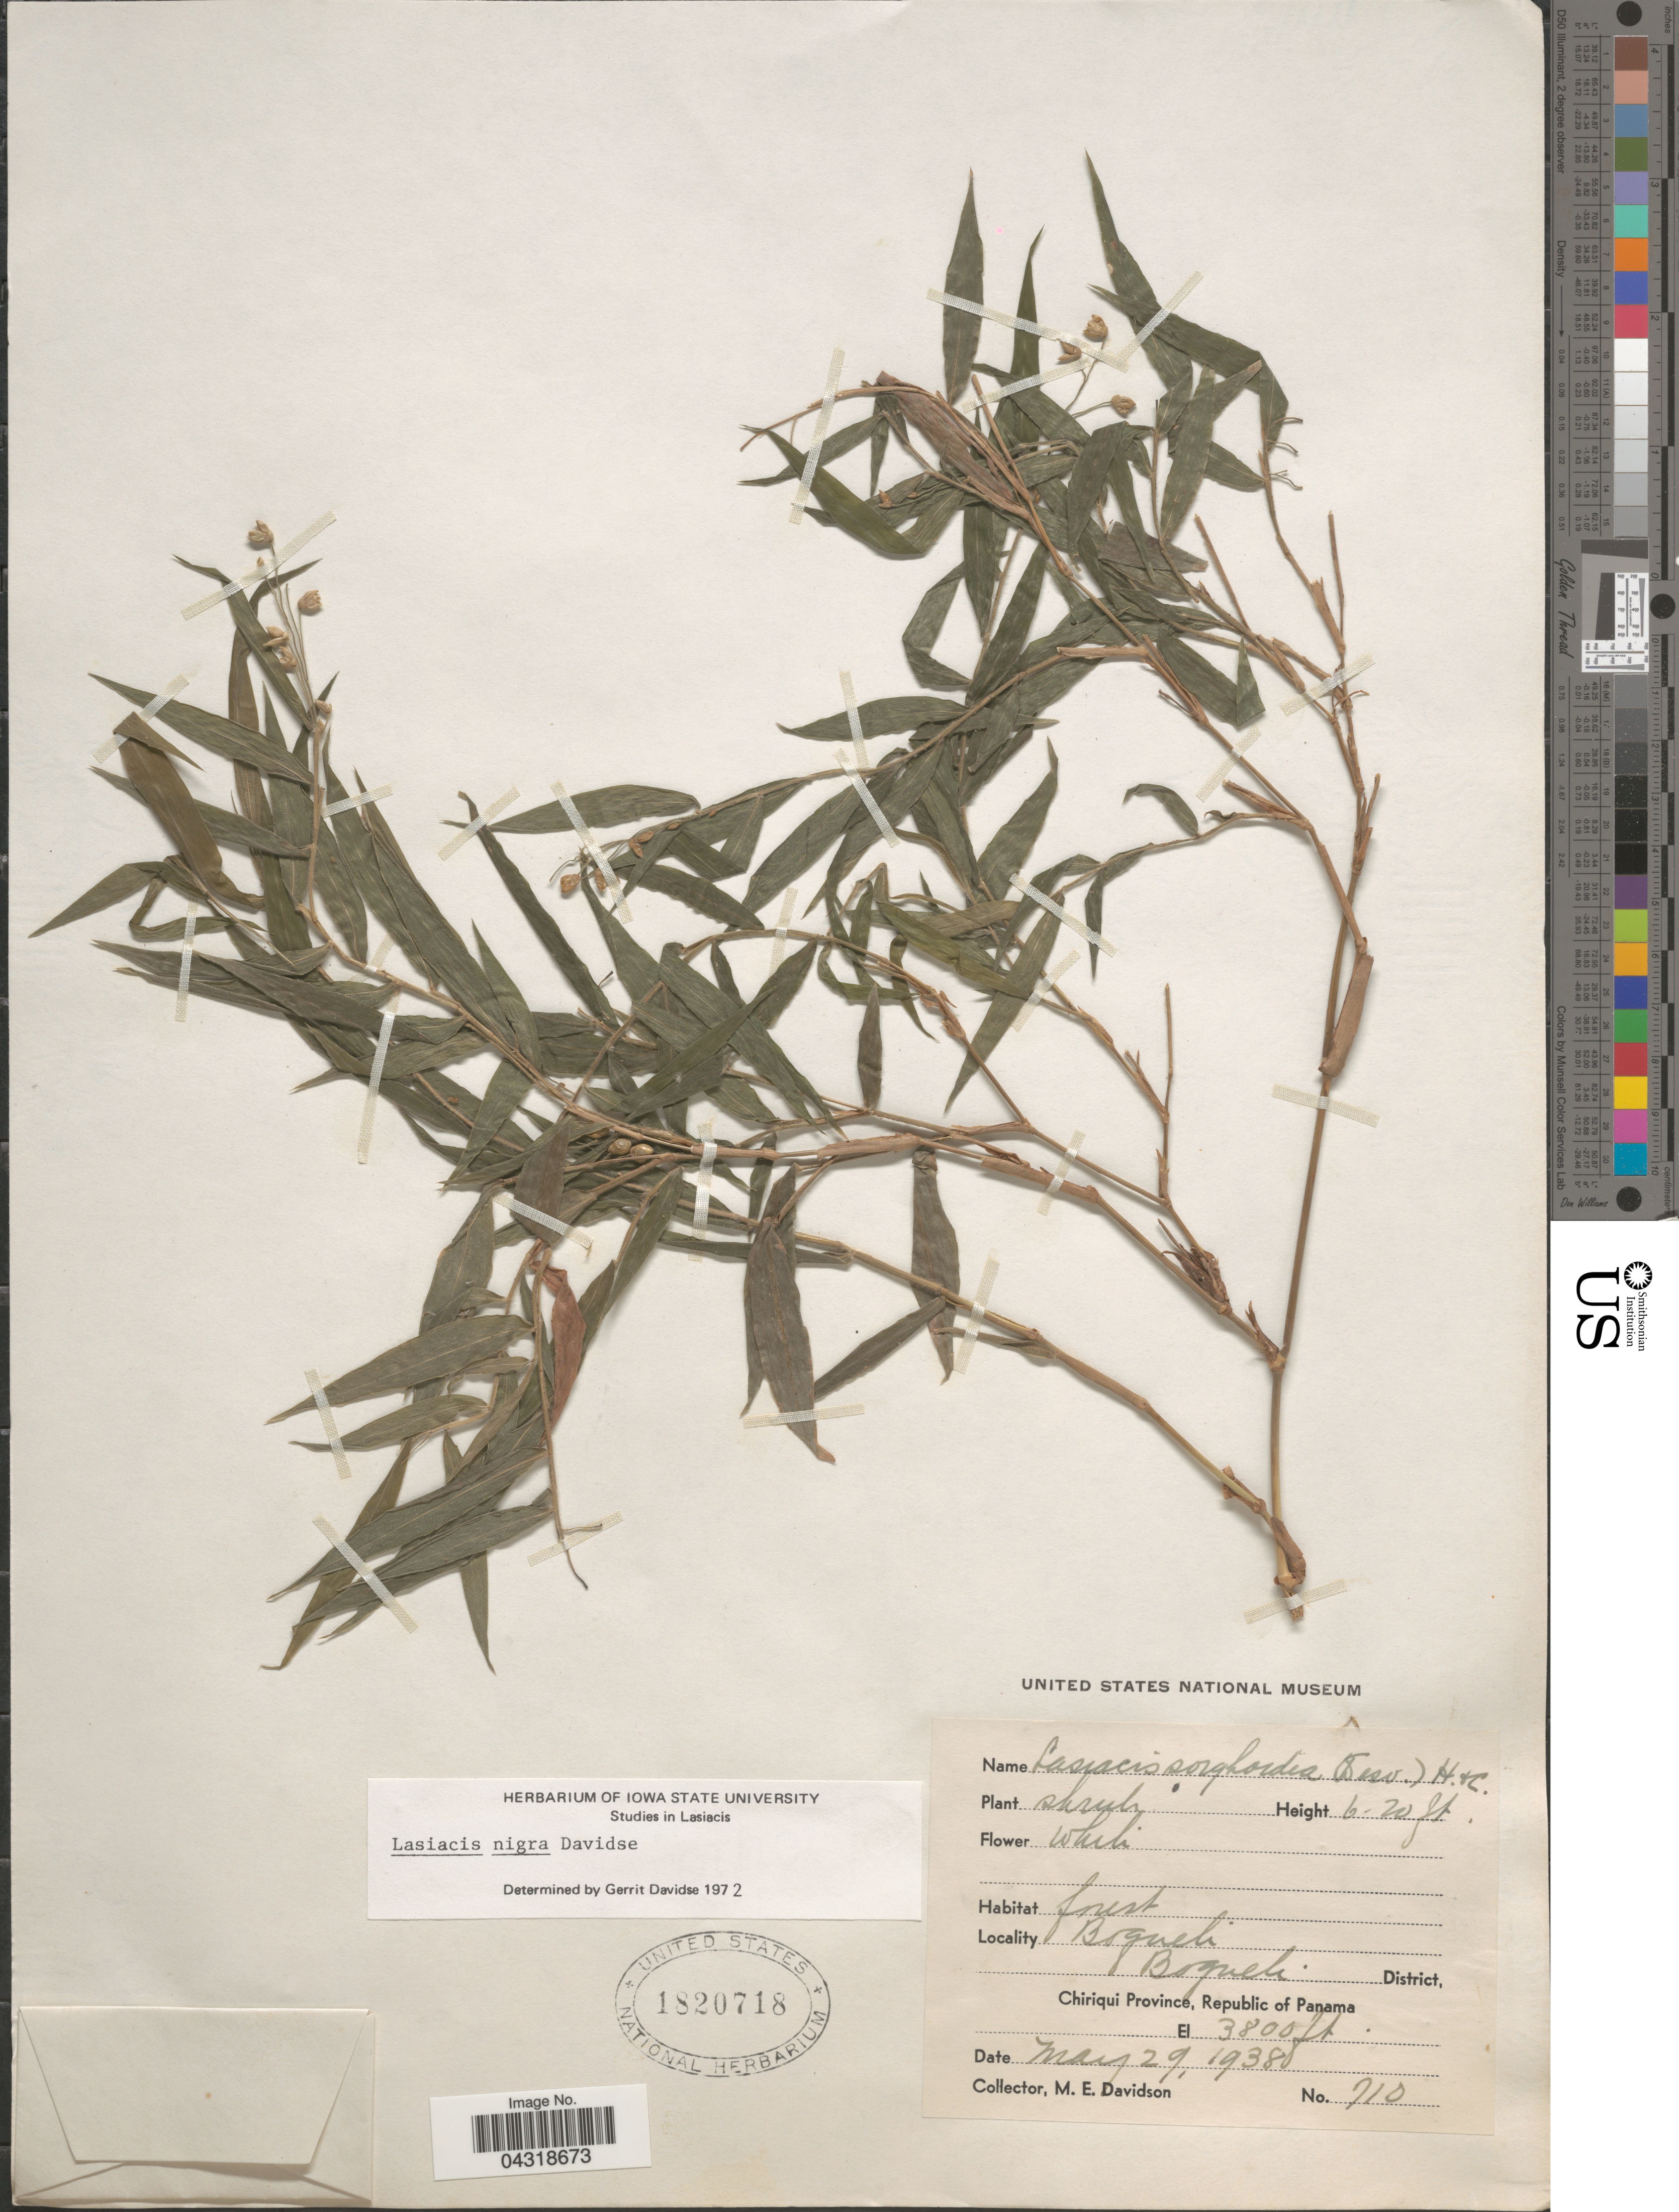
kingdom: Plantae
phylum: Tracheophyta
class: Liliopsida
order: Poales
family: Poaceae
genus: Lasiacis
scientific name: Lasiacis nigra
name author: Davidse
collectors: M. E. Davidson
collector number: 710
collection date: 1938-05-29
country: Panama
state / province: Chiriqui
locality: Boquete. Boquete District.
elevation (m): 1158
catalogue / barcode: US 1820718